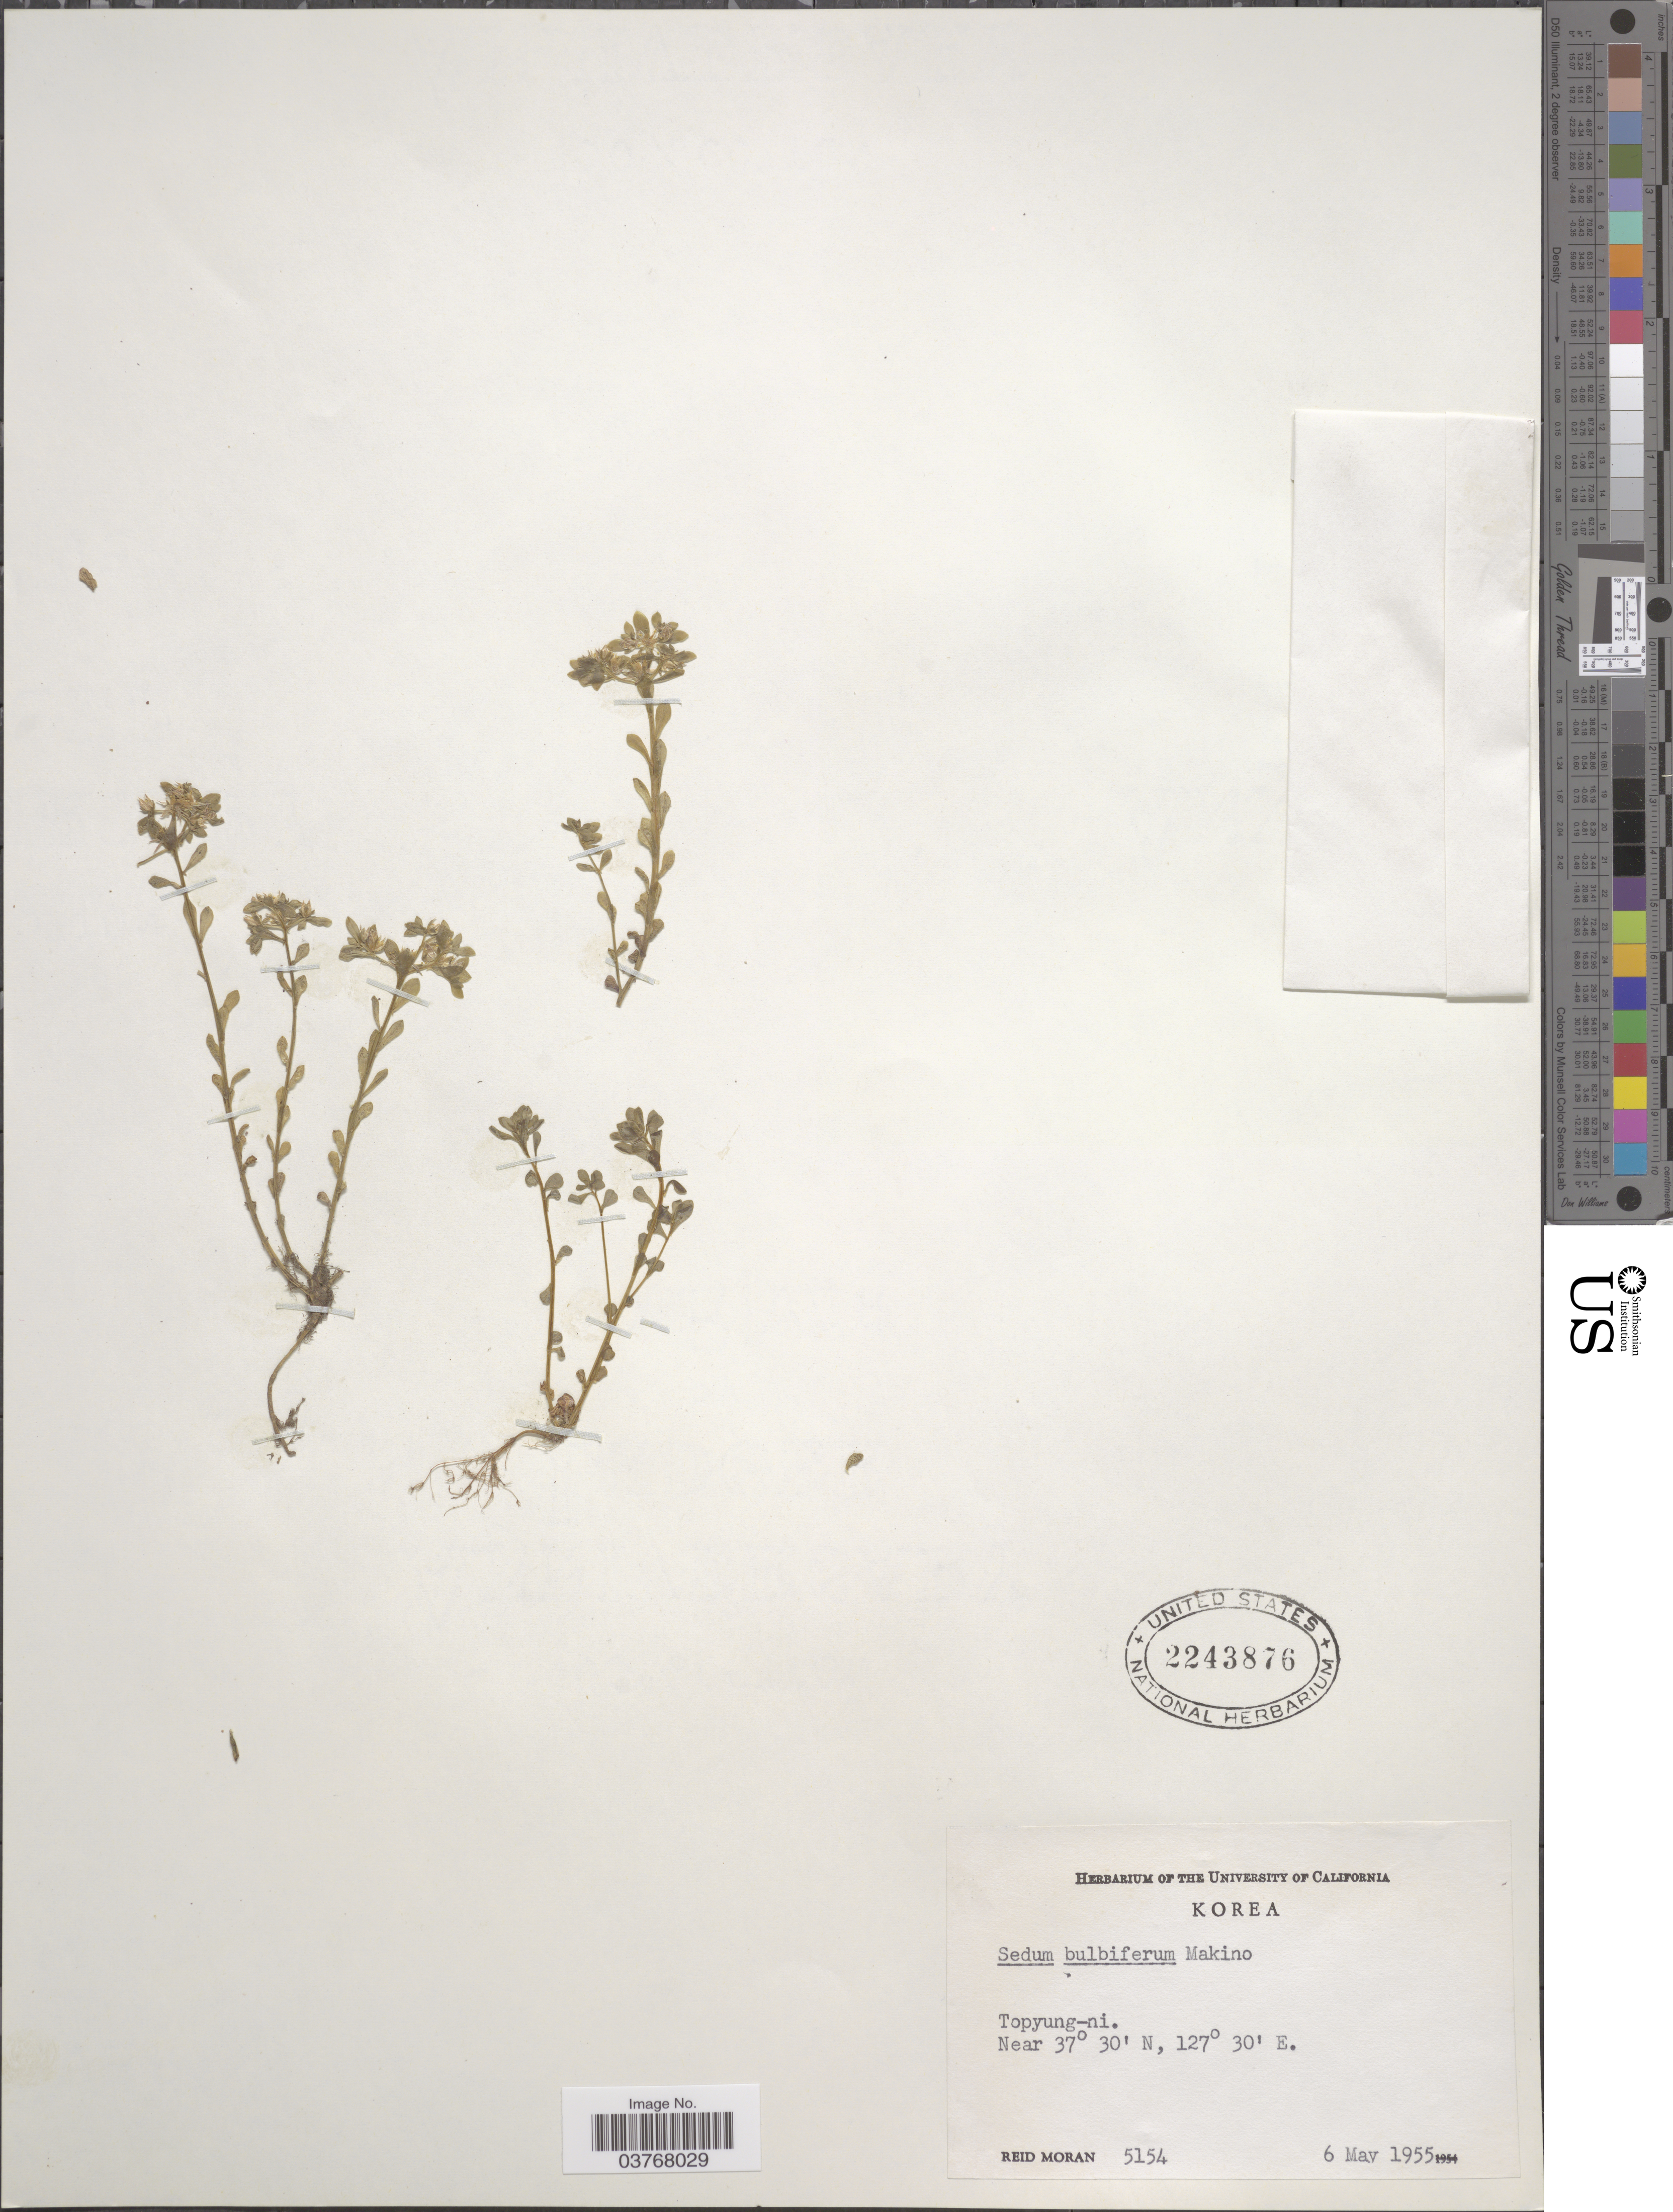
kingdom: Plantae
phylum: Tracheophyta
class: Magnoliopsida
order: Saxifragales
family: Crassulaceae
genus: Sedum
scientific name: Sedum bulbiferum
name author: Makino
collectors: R. Moran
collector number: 5154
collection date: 1955-05-06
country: North Korea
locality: Korea. Topyung-ni.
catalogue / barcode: US 2243876